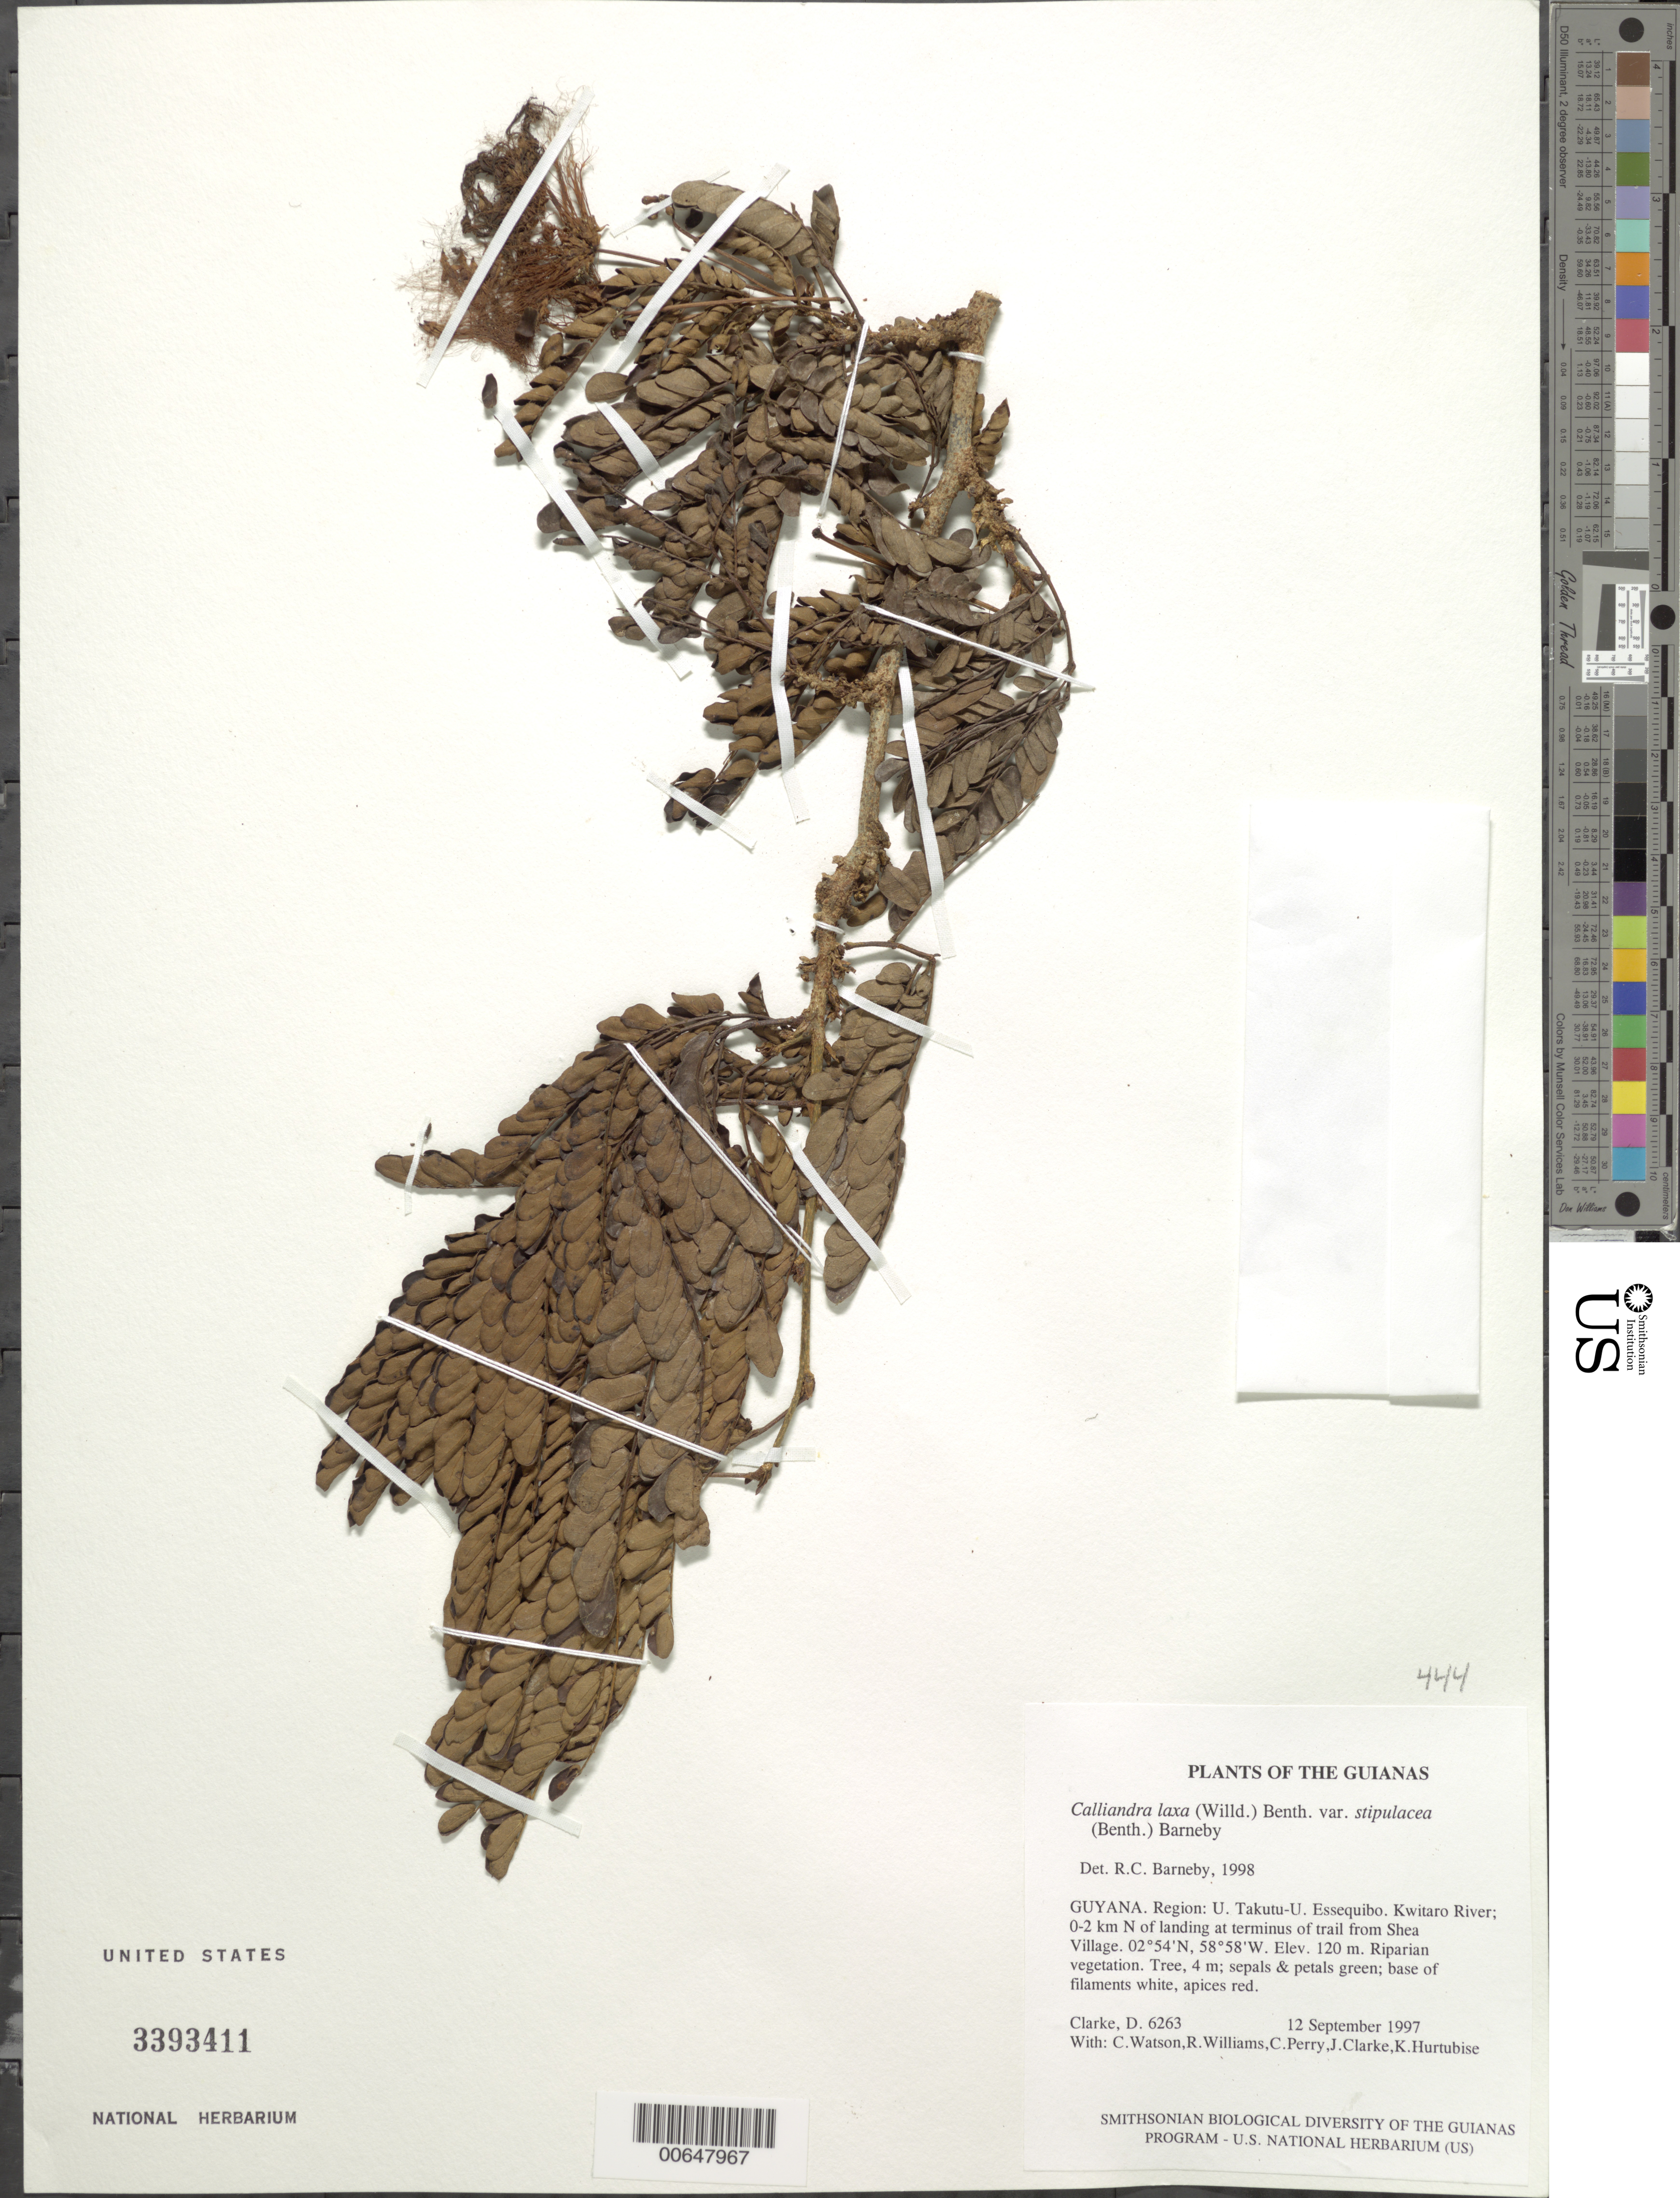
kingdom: Plantae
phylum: Tracheophyta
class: Magnoliopsida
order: Fabales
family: Fabaceae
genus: Calliandra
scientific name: Calliandra laxa var. stipulacea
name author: (Benth.) Barneby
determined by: Barneby, Rupert C., (NY)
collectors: H. D. Clarke, C. Watson, R. Williams, C. Perry, J. Clarke & K. Hurtubise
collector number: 6263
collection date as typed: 12 September 1997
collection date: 1997-09-12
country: Guyana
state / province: U. Takutu-U. Essequibo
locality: Kwitaro River; 0-2 km N of landing at terminus of trail from Shea Village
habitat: Riparian vegetation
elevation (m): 120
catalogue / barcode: US 3393411